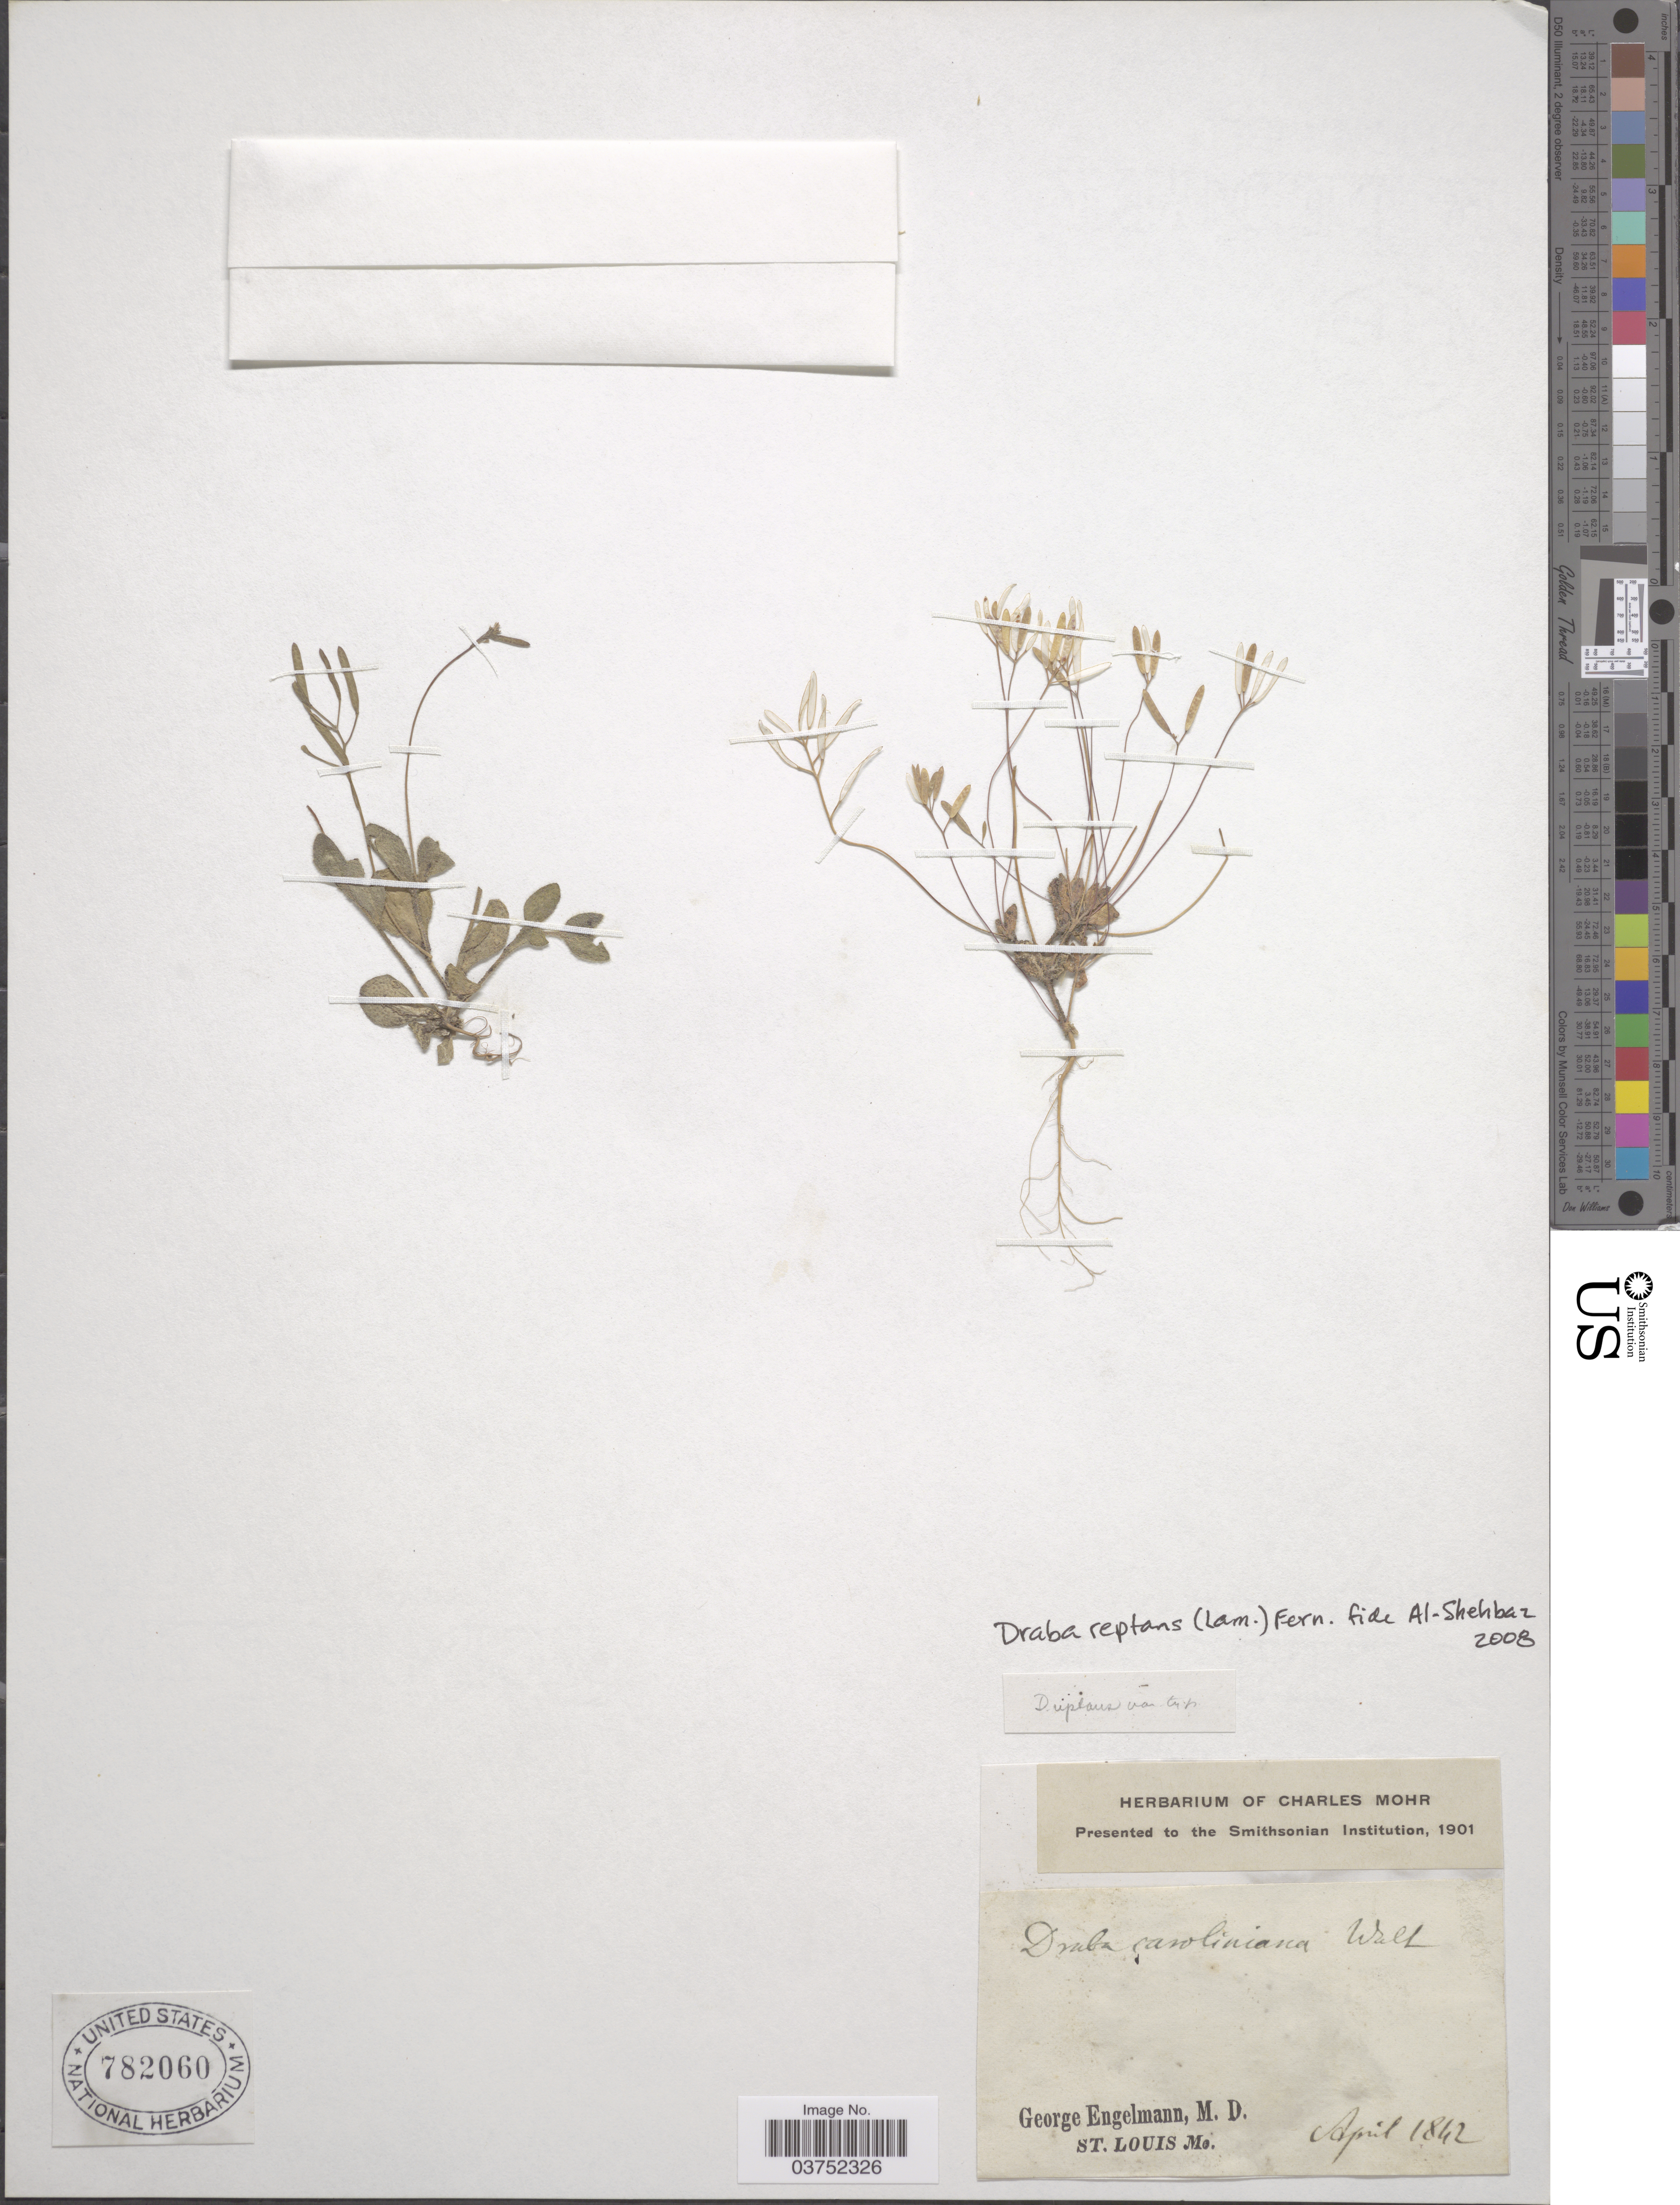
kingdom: Plantae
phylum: Tracheophyta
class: Magnoliopsida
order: Brassicales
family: Brassicaceae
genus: Draba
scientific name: Draba reptans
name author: (Lam.) Fernald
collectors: G. Engelmann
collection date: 1842-04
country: United States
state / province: Missouri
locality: St. Louis.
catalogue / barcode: US 782060